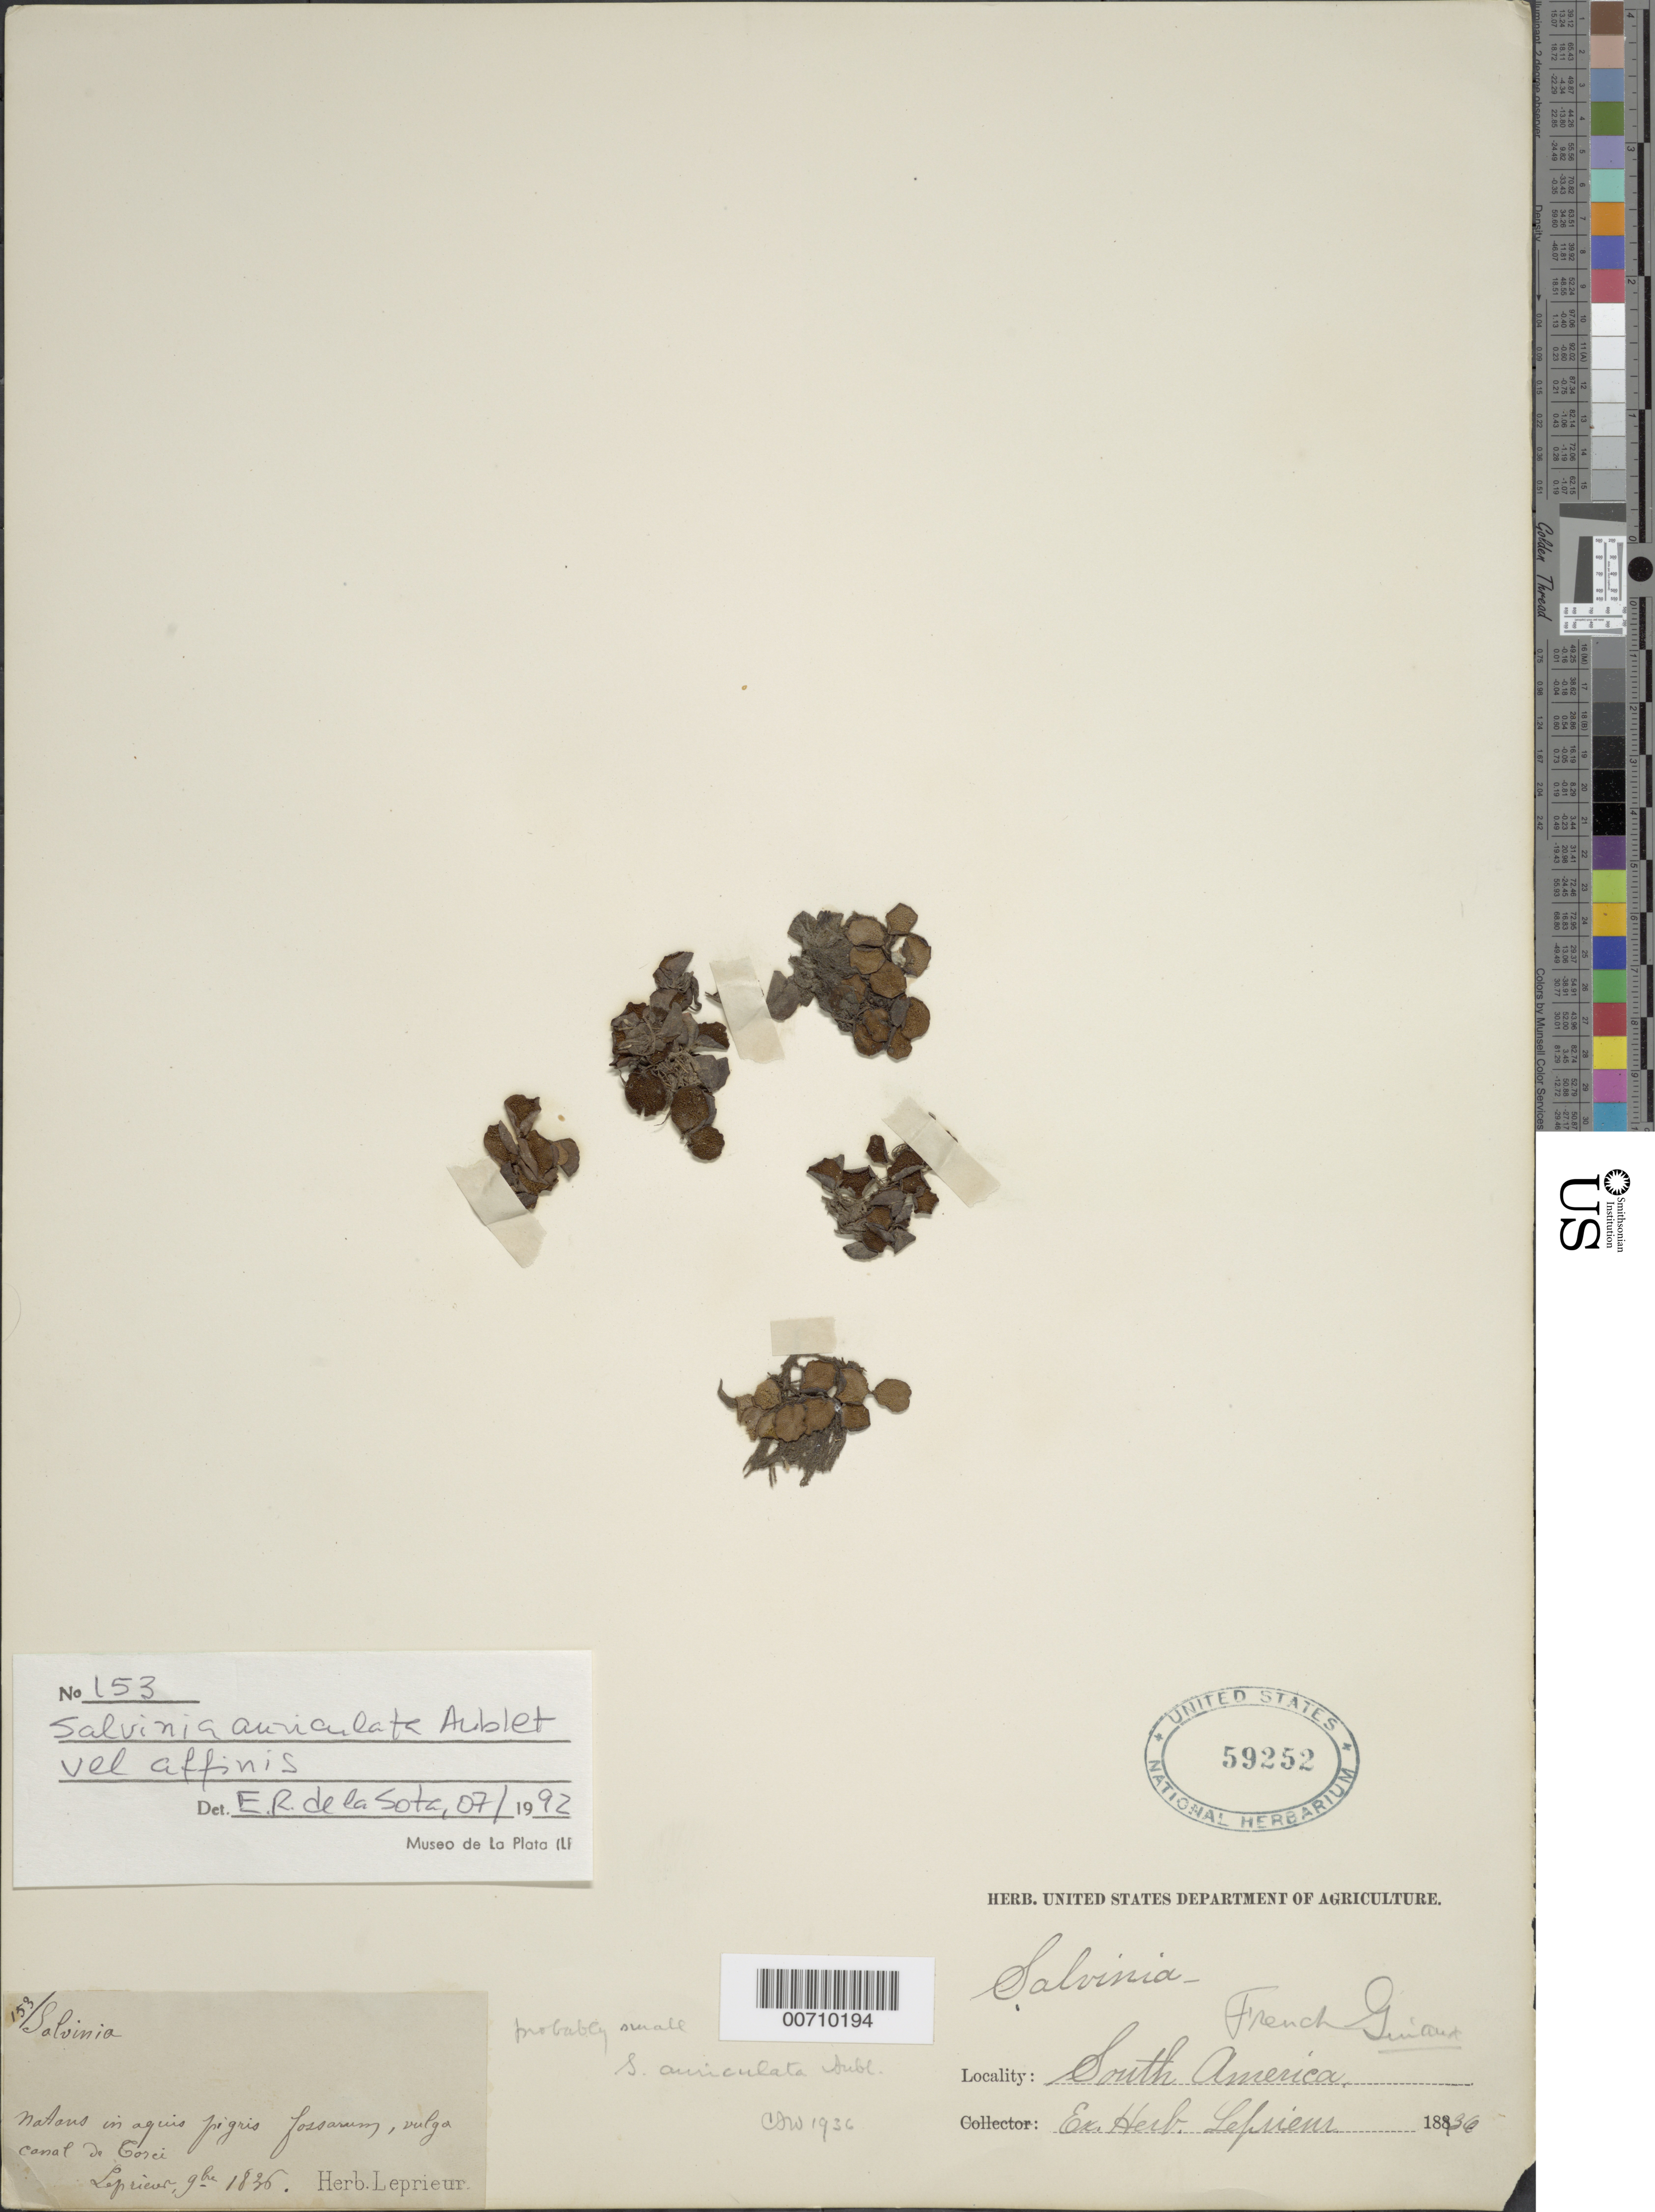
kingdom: Plantae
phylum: Tracheophyta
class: Polypodiopsida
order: Salviniales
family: Salviniaceae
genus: Salvinia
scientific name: Salvinia auriculata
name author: Aubl.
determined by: Sota, E. R. de la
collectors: F. M. R. Leprieur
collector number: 153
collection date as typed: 1836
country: French Guiana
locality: Corci, canal de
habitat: Aquis pigris, vulga canal, Fossarum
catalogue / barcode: US 59252